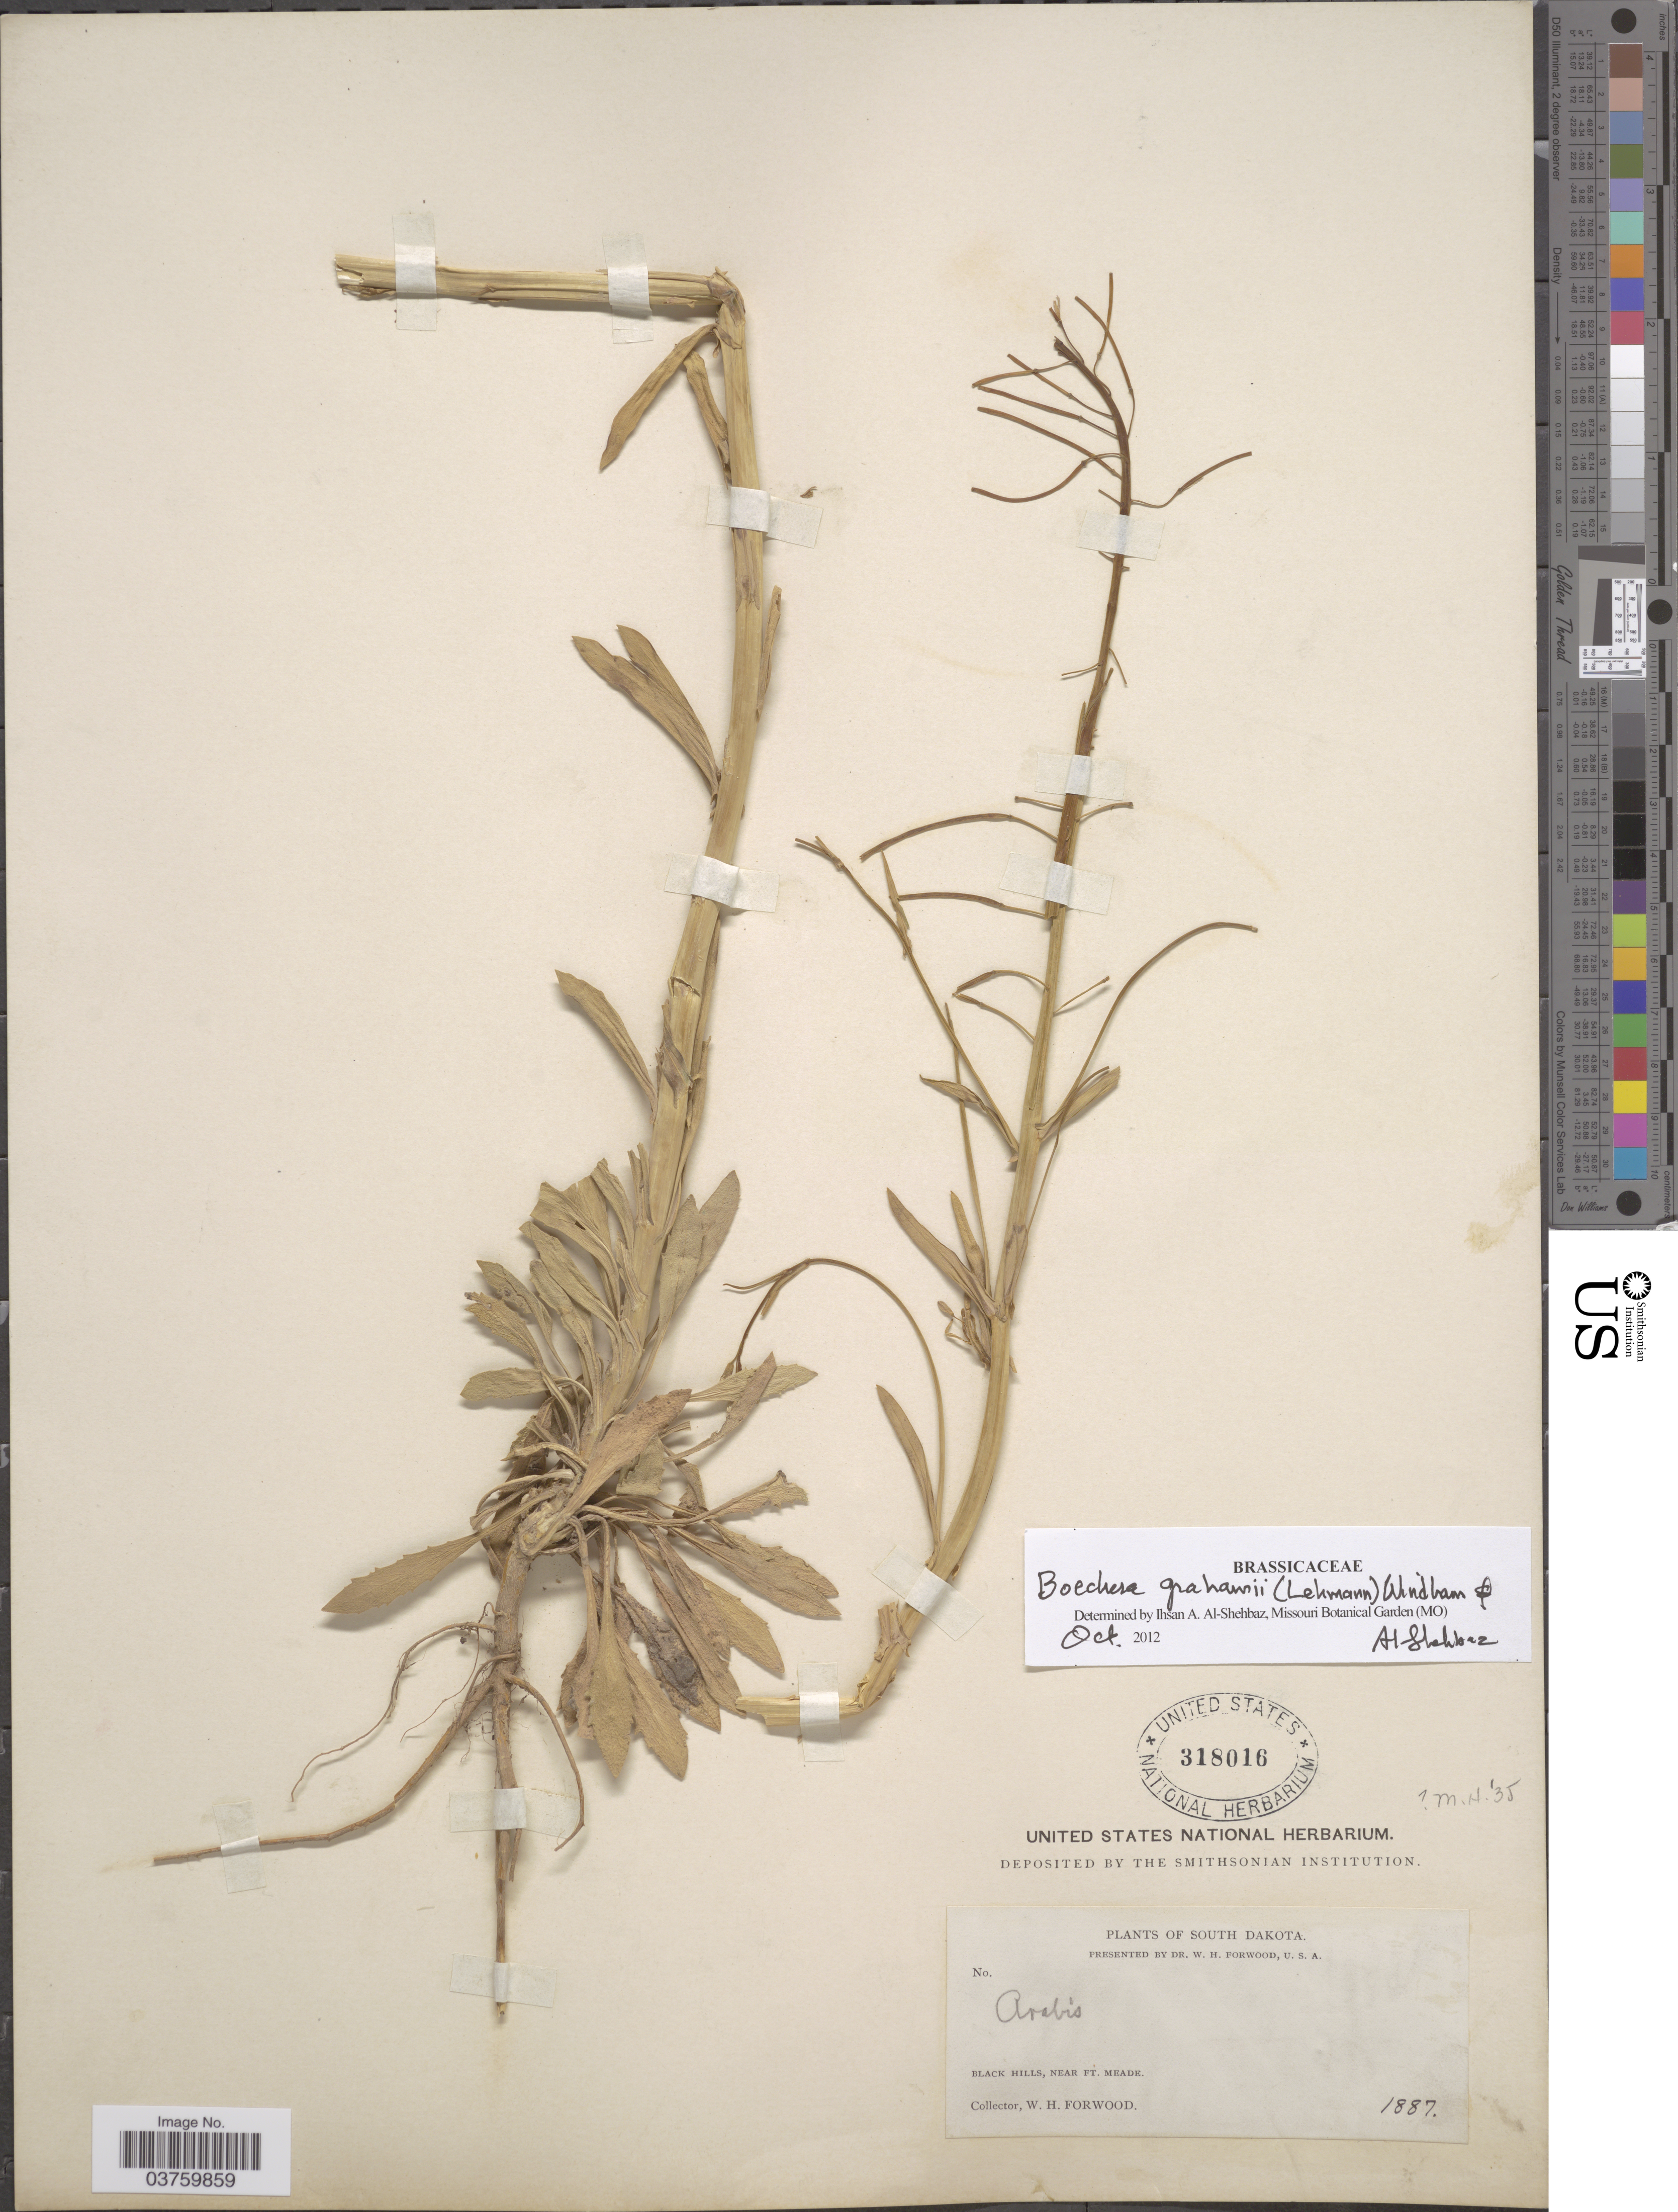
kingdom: Plantae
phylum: Tracheophyta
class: Magnoliopsida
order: Brassicales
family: Brassicaceae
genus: Boechera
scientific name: Boechera grahamii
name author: (Lehm.) Windham & Al-Shehbaz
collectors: W. Forwood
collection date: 1887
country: United States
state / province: South Dakota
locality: Black Hills, near Ft. Meade.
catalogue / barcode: US 318016